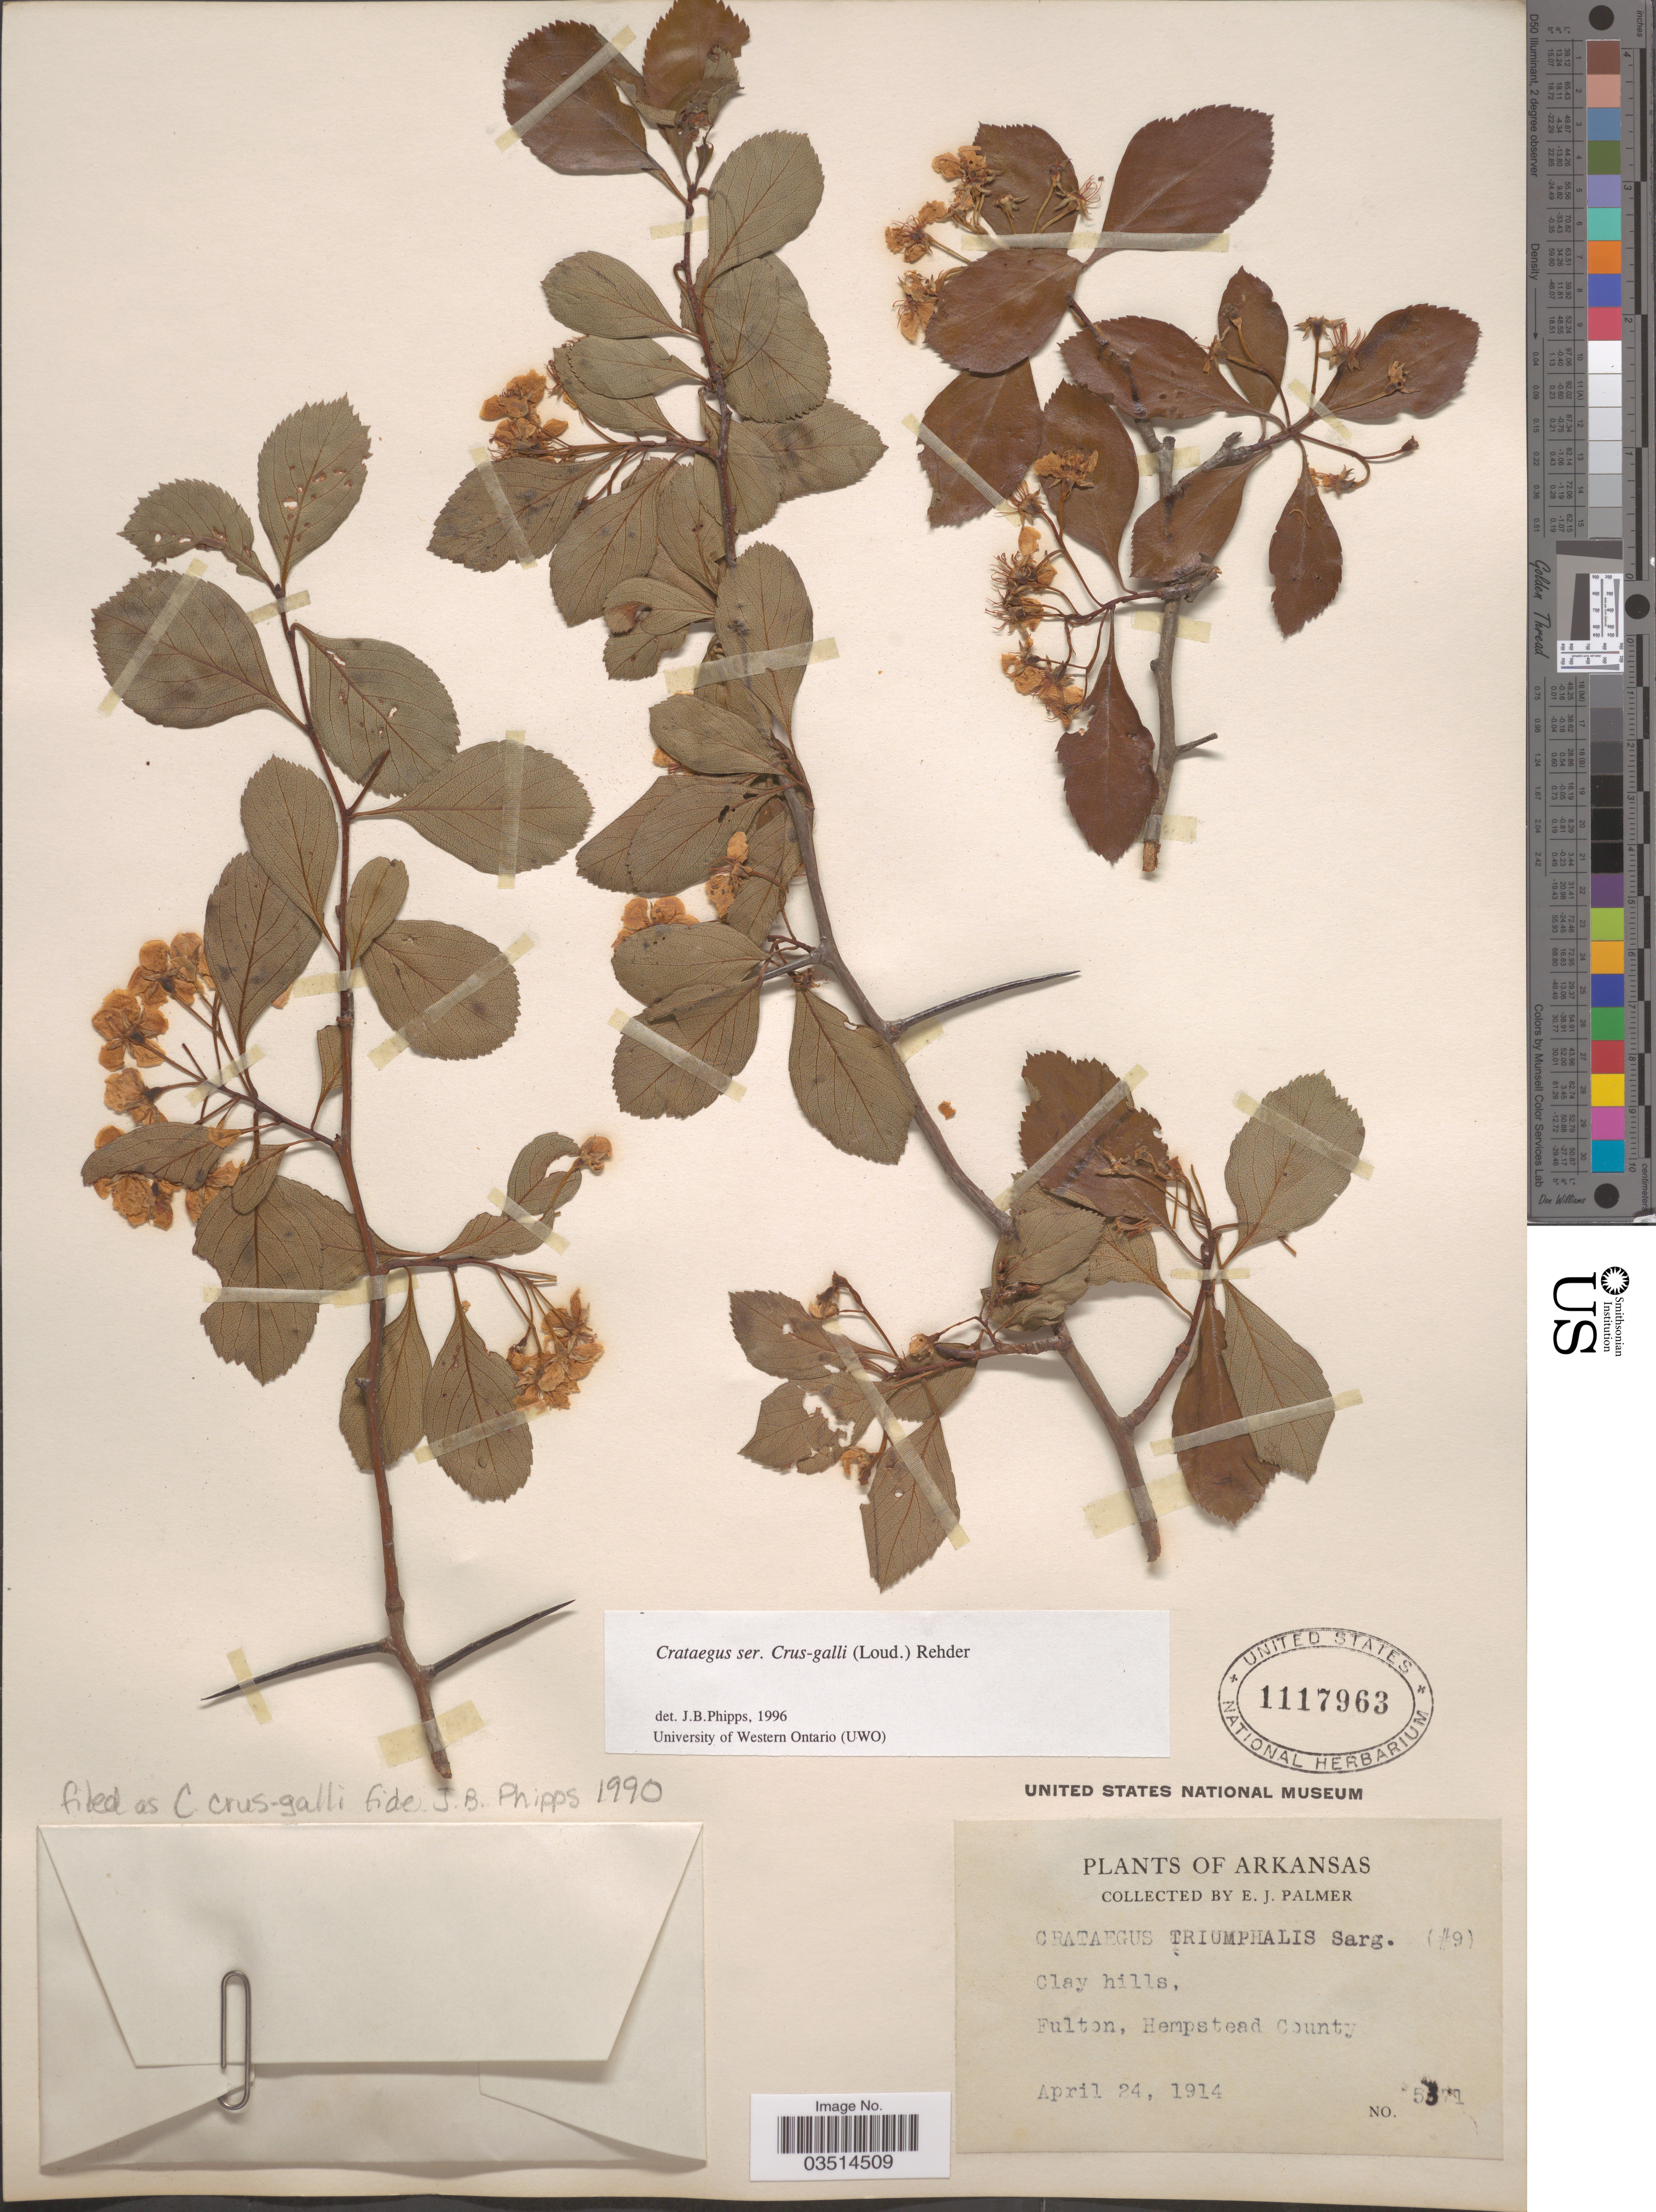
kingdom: Plantae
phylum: Tracheophyta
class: Magnoliopsida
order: Rosales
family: Rosaceae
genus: Crataegus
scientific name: Crataegus crus-galli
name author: L.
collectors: E. J. Palmer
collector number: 5371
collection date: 1914-04-24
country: United States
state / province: Arkansas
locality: Fulton, Hempstead County.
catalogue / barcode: US 1117963